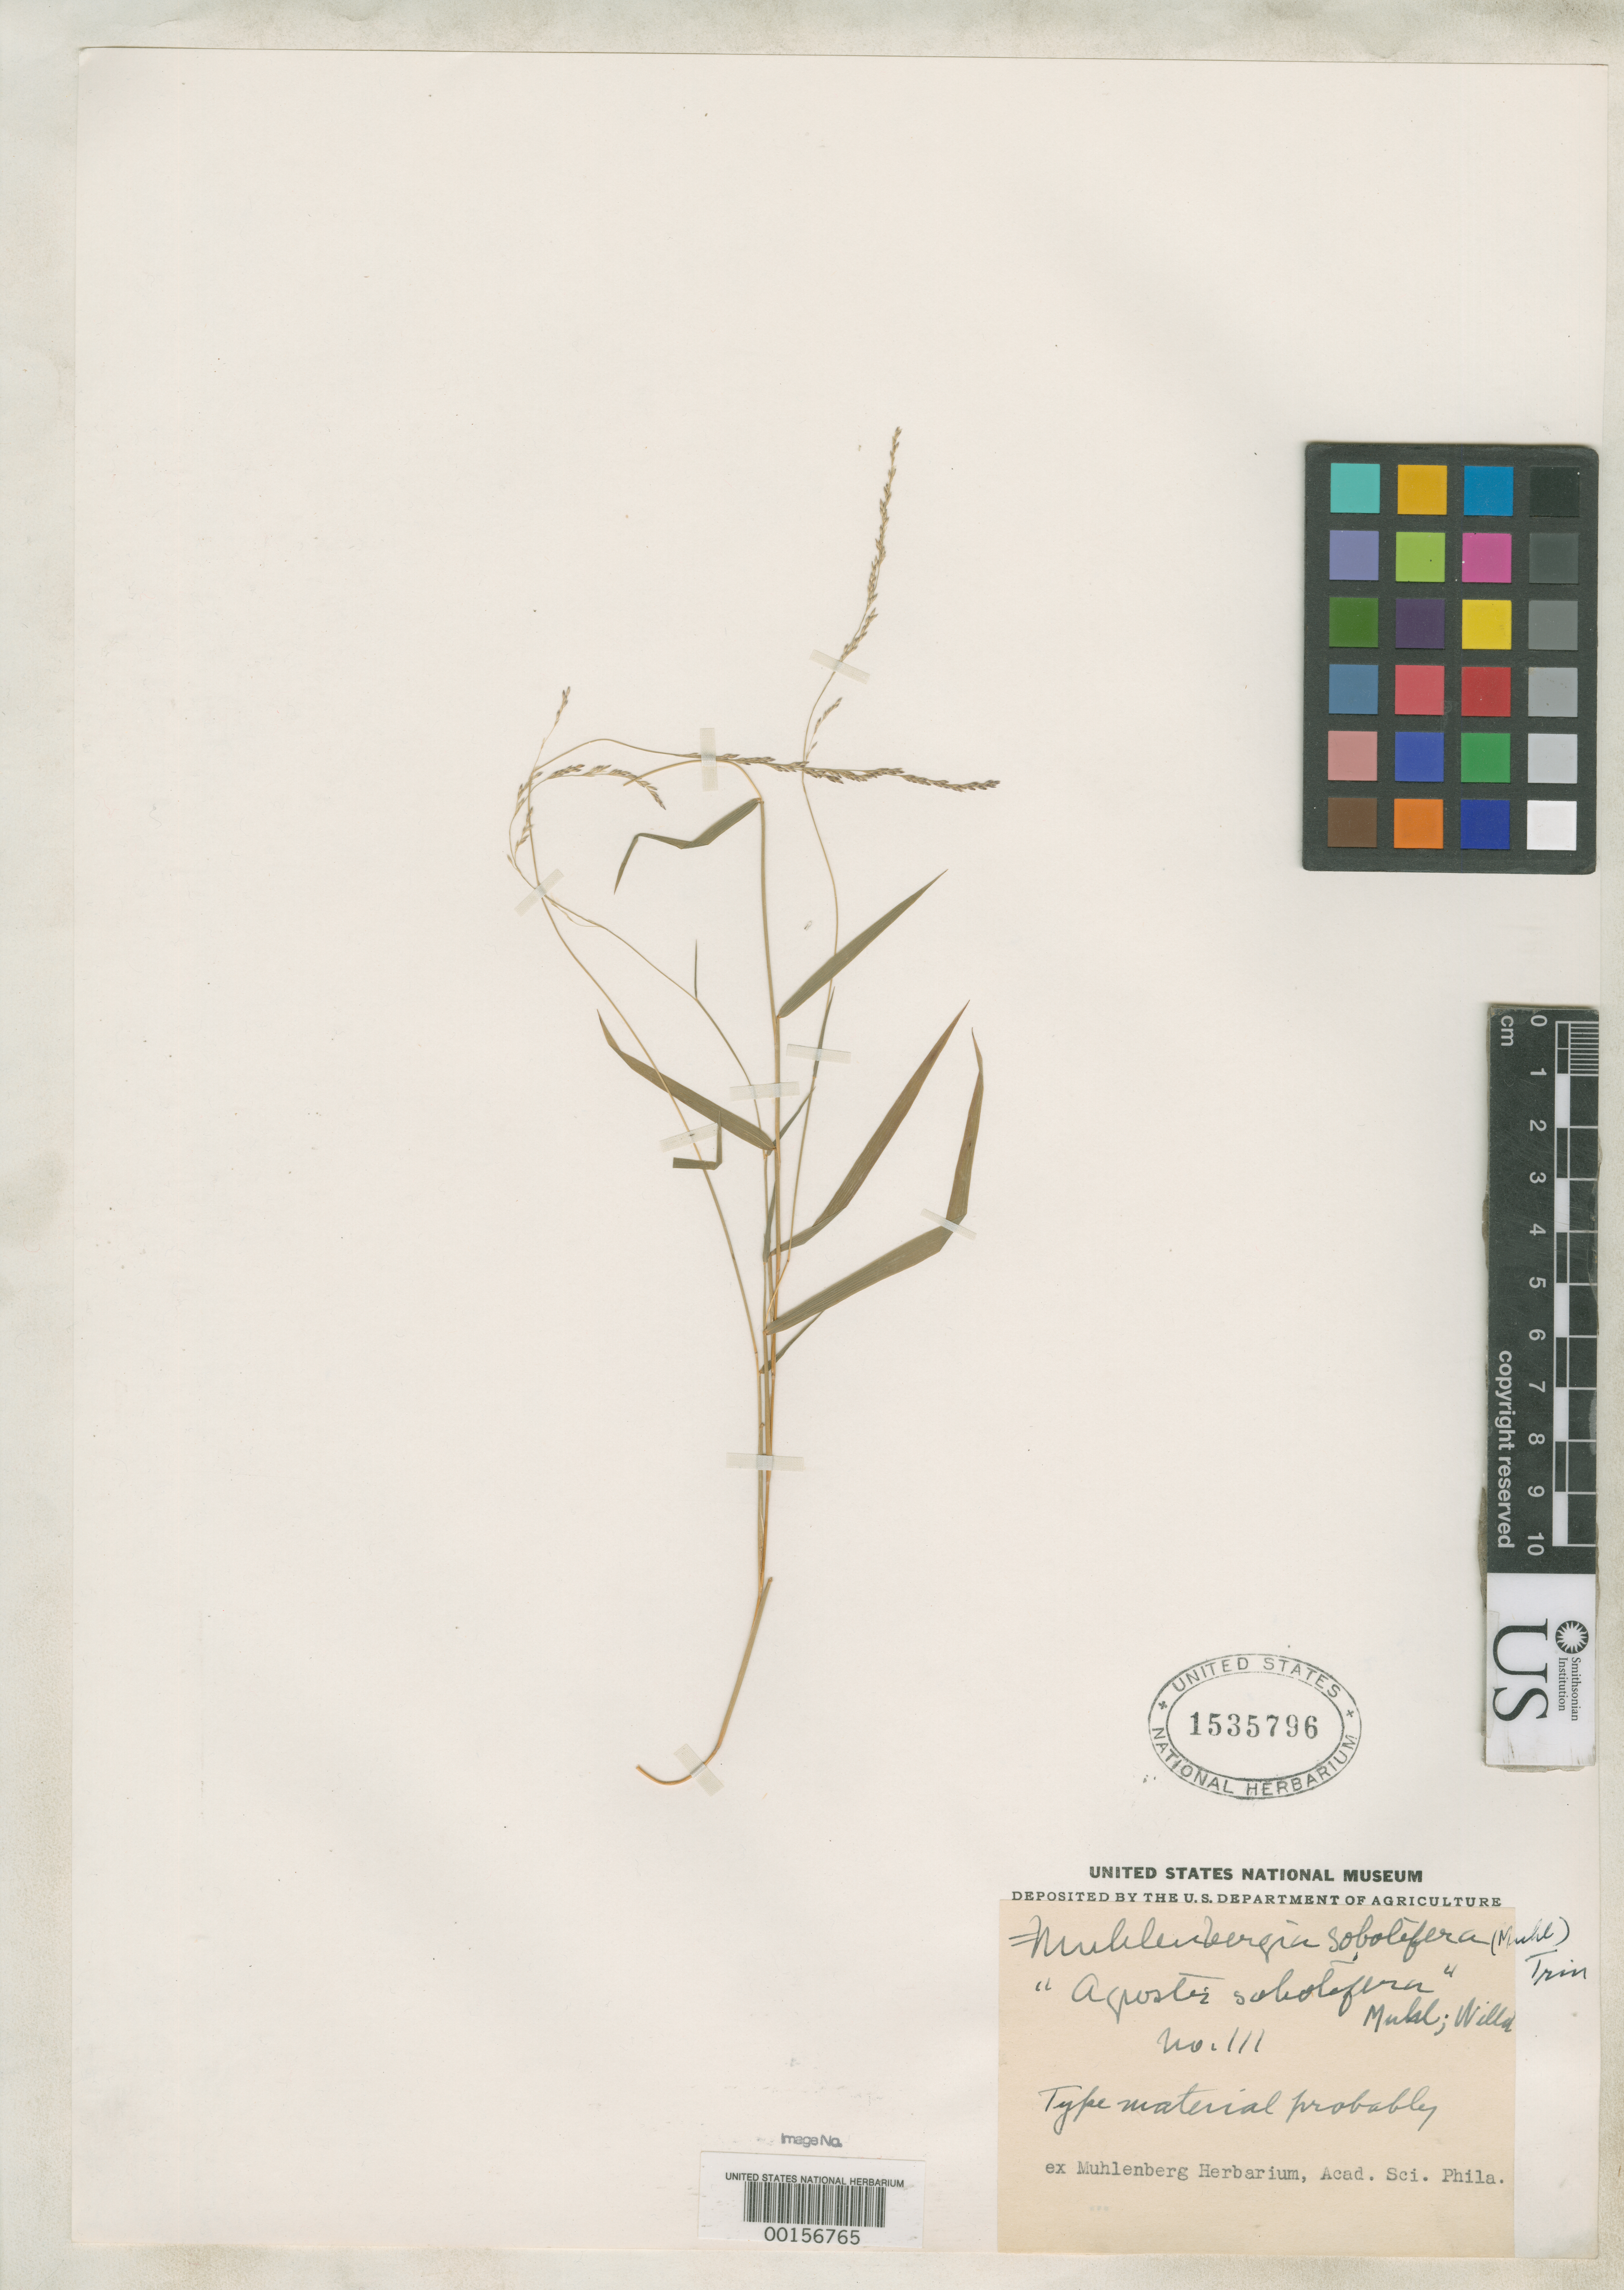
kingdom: Plantae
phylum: Tracheophyta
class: Liliopsida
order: Poales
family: Poaceae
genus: Agrostis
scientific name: Agrostis sobolifera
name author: Muhl. ex Willd.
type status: Type Fragment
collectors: ex herb. Muhlenberg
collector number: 111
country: United States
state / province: Pennsylvania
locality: Forests.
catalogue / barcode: US 1535796